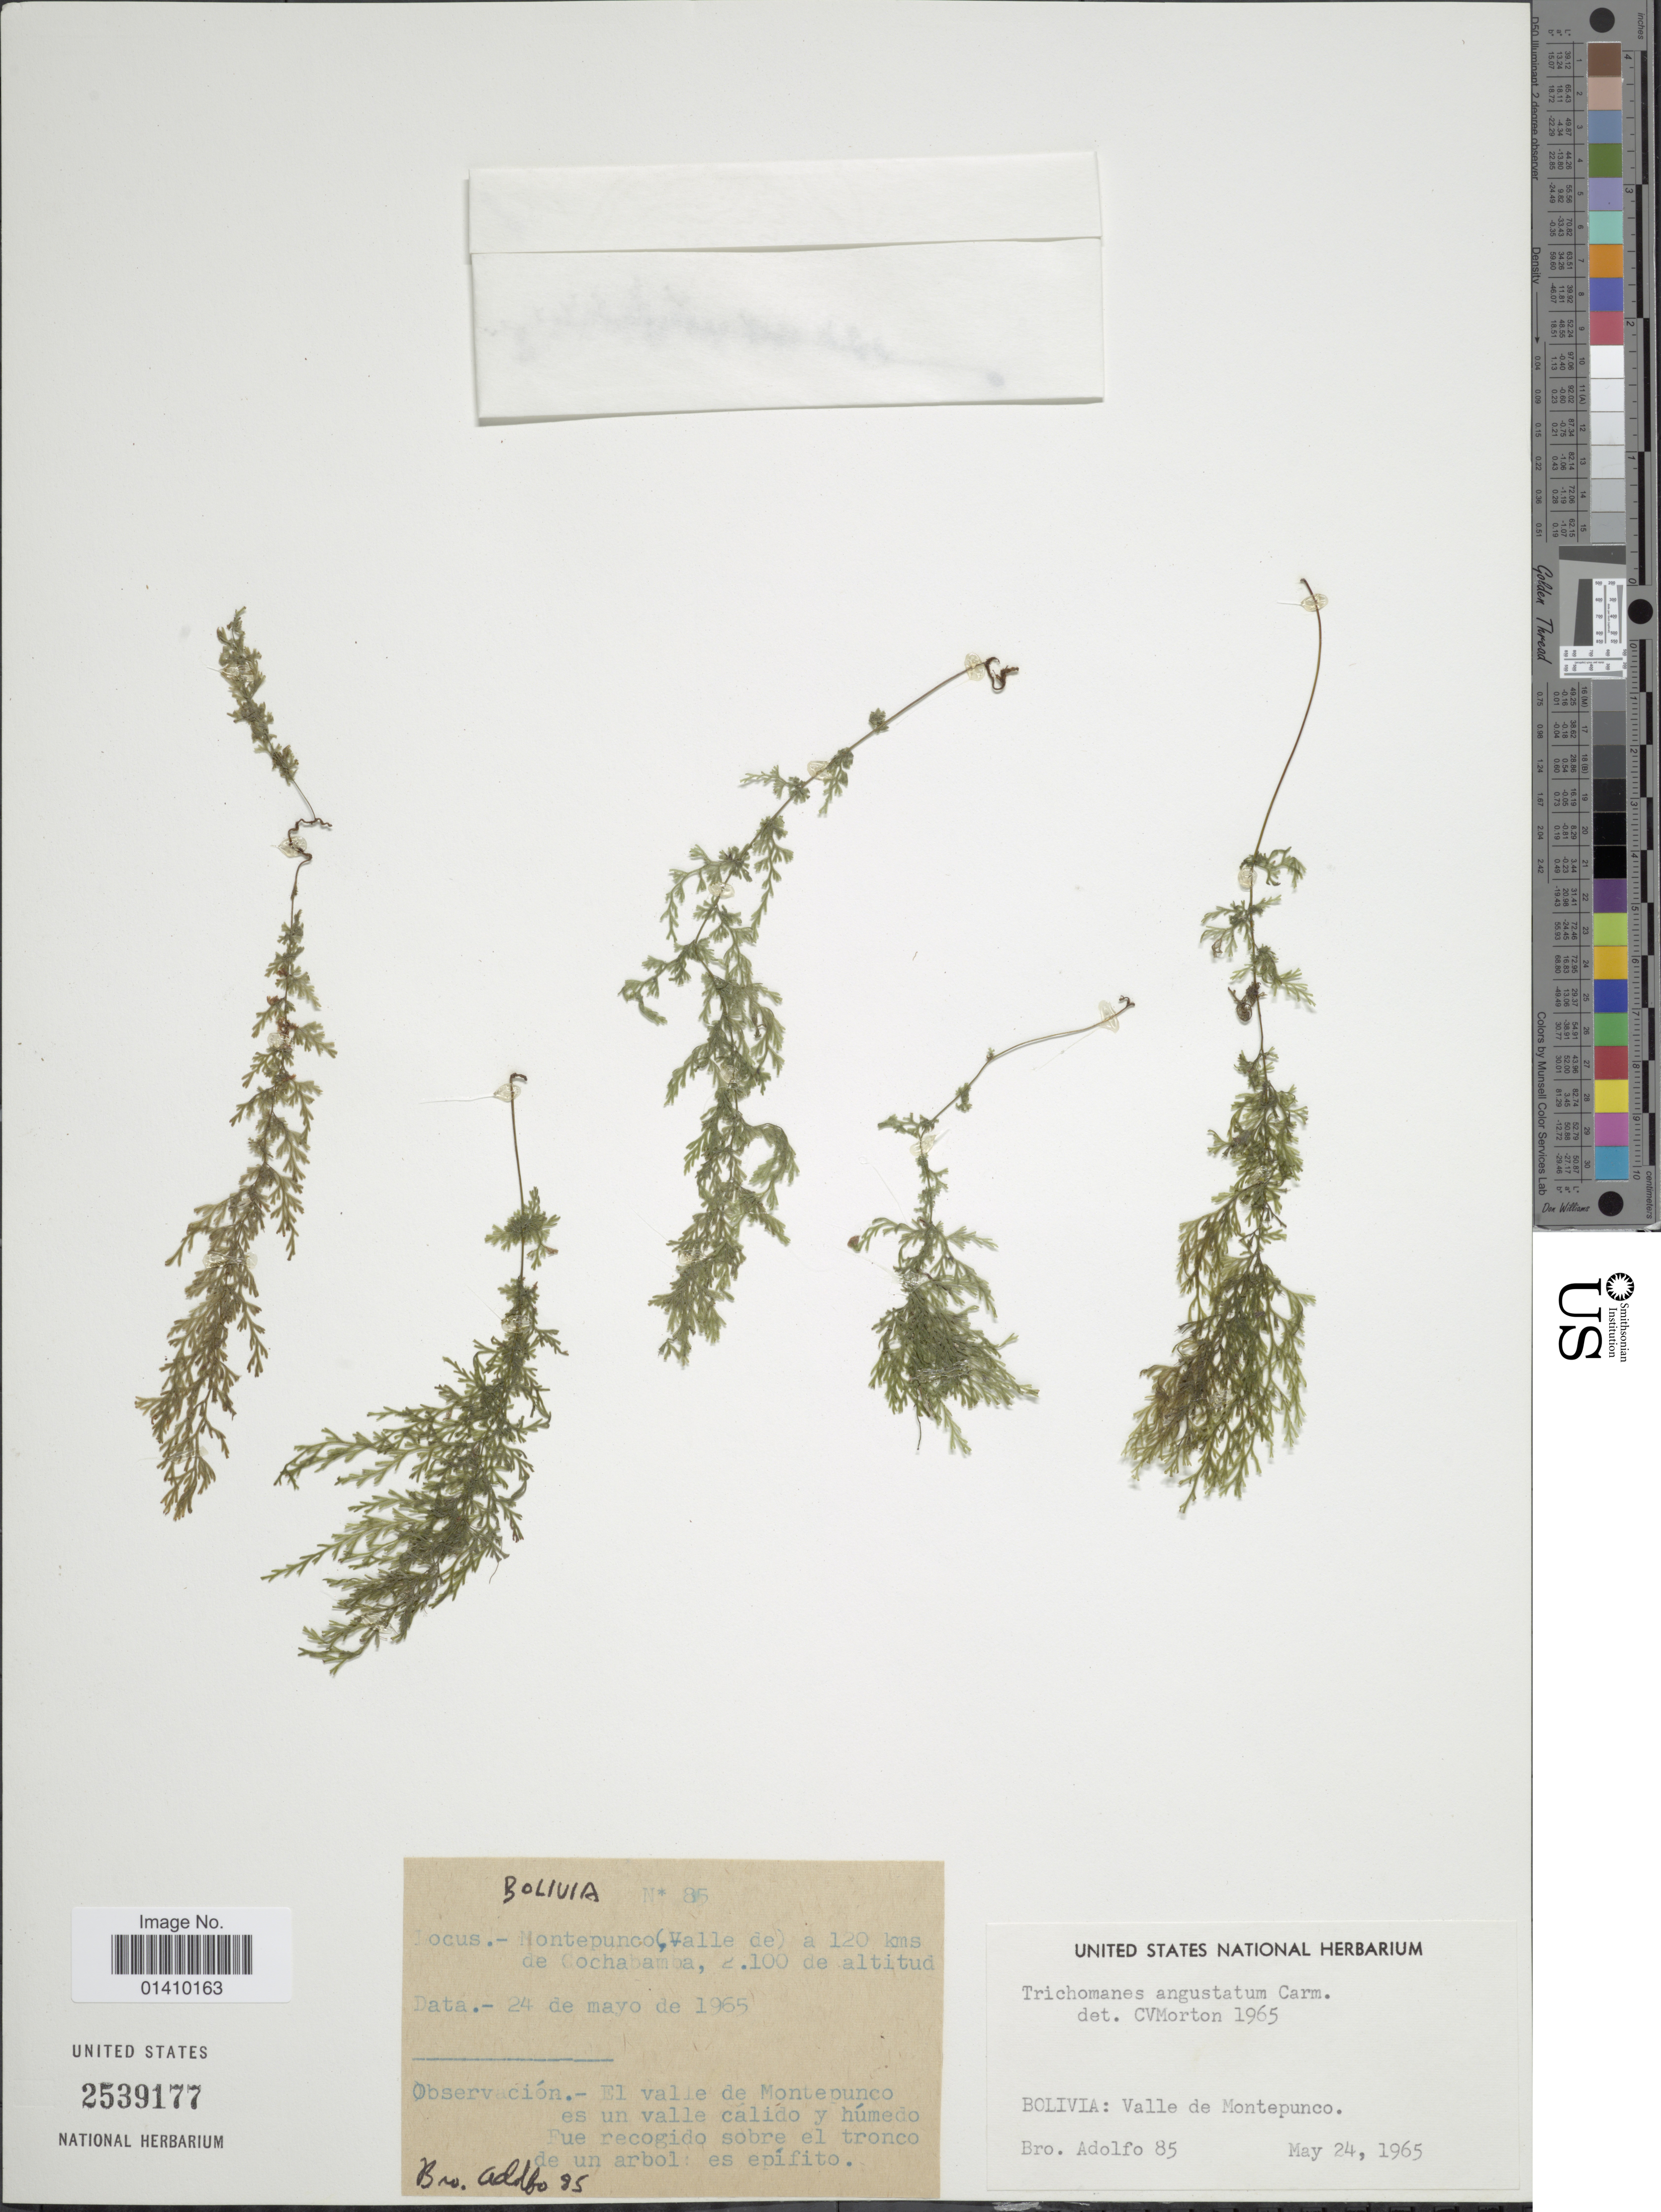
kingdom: Plantae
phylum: Tracheophyta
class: Polypodiopsida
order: Hymenophyllales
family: Hymenophyllaceae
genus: Polyphlebium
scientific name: Polyphlebium angustatum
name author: (Carmich.) Ebihara & Dubuisson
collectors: Bro. Adolfo M.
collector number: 85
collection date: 1965-05-24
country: Bolivia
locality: Valle de Montepunco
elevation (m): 2100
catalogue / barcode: US 2539177